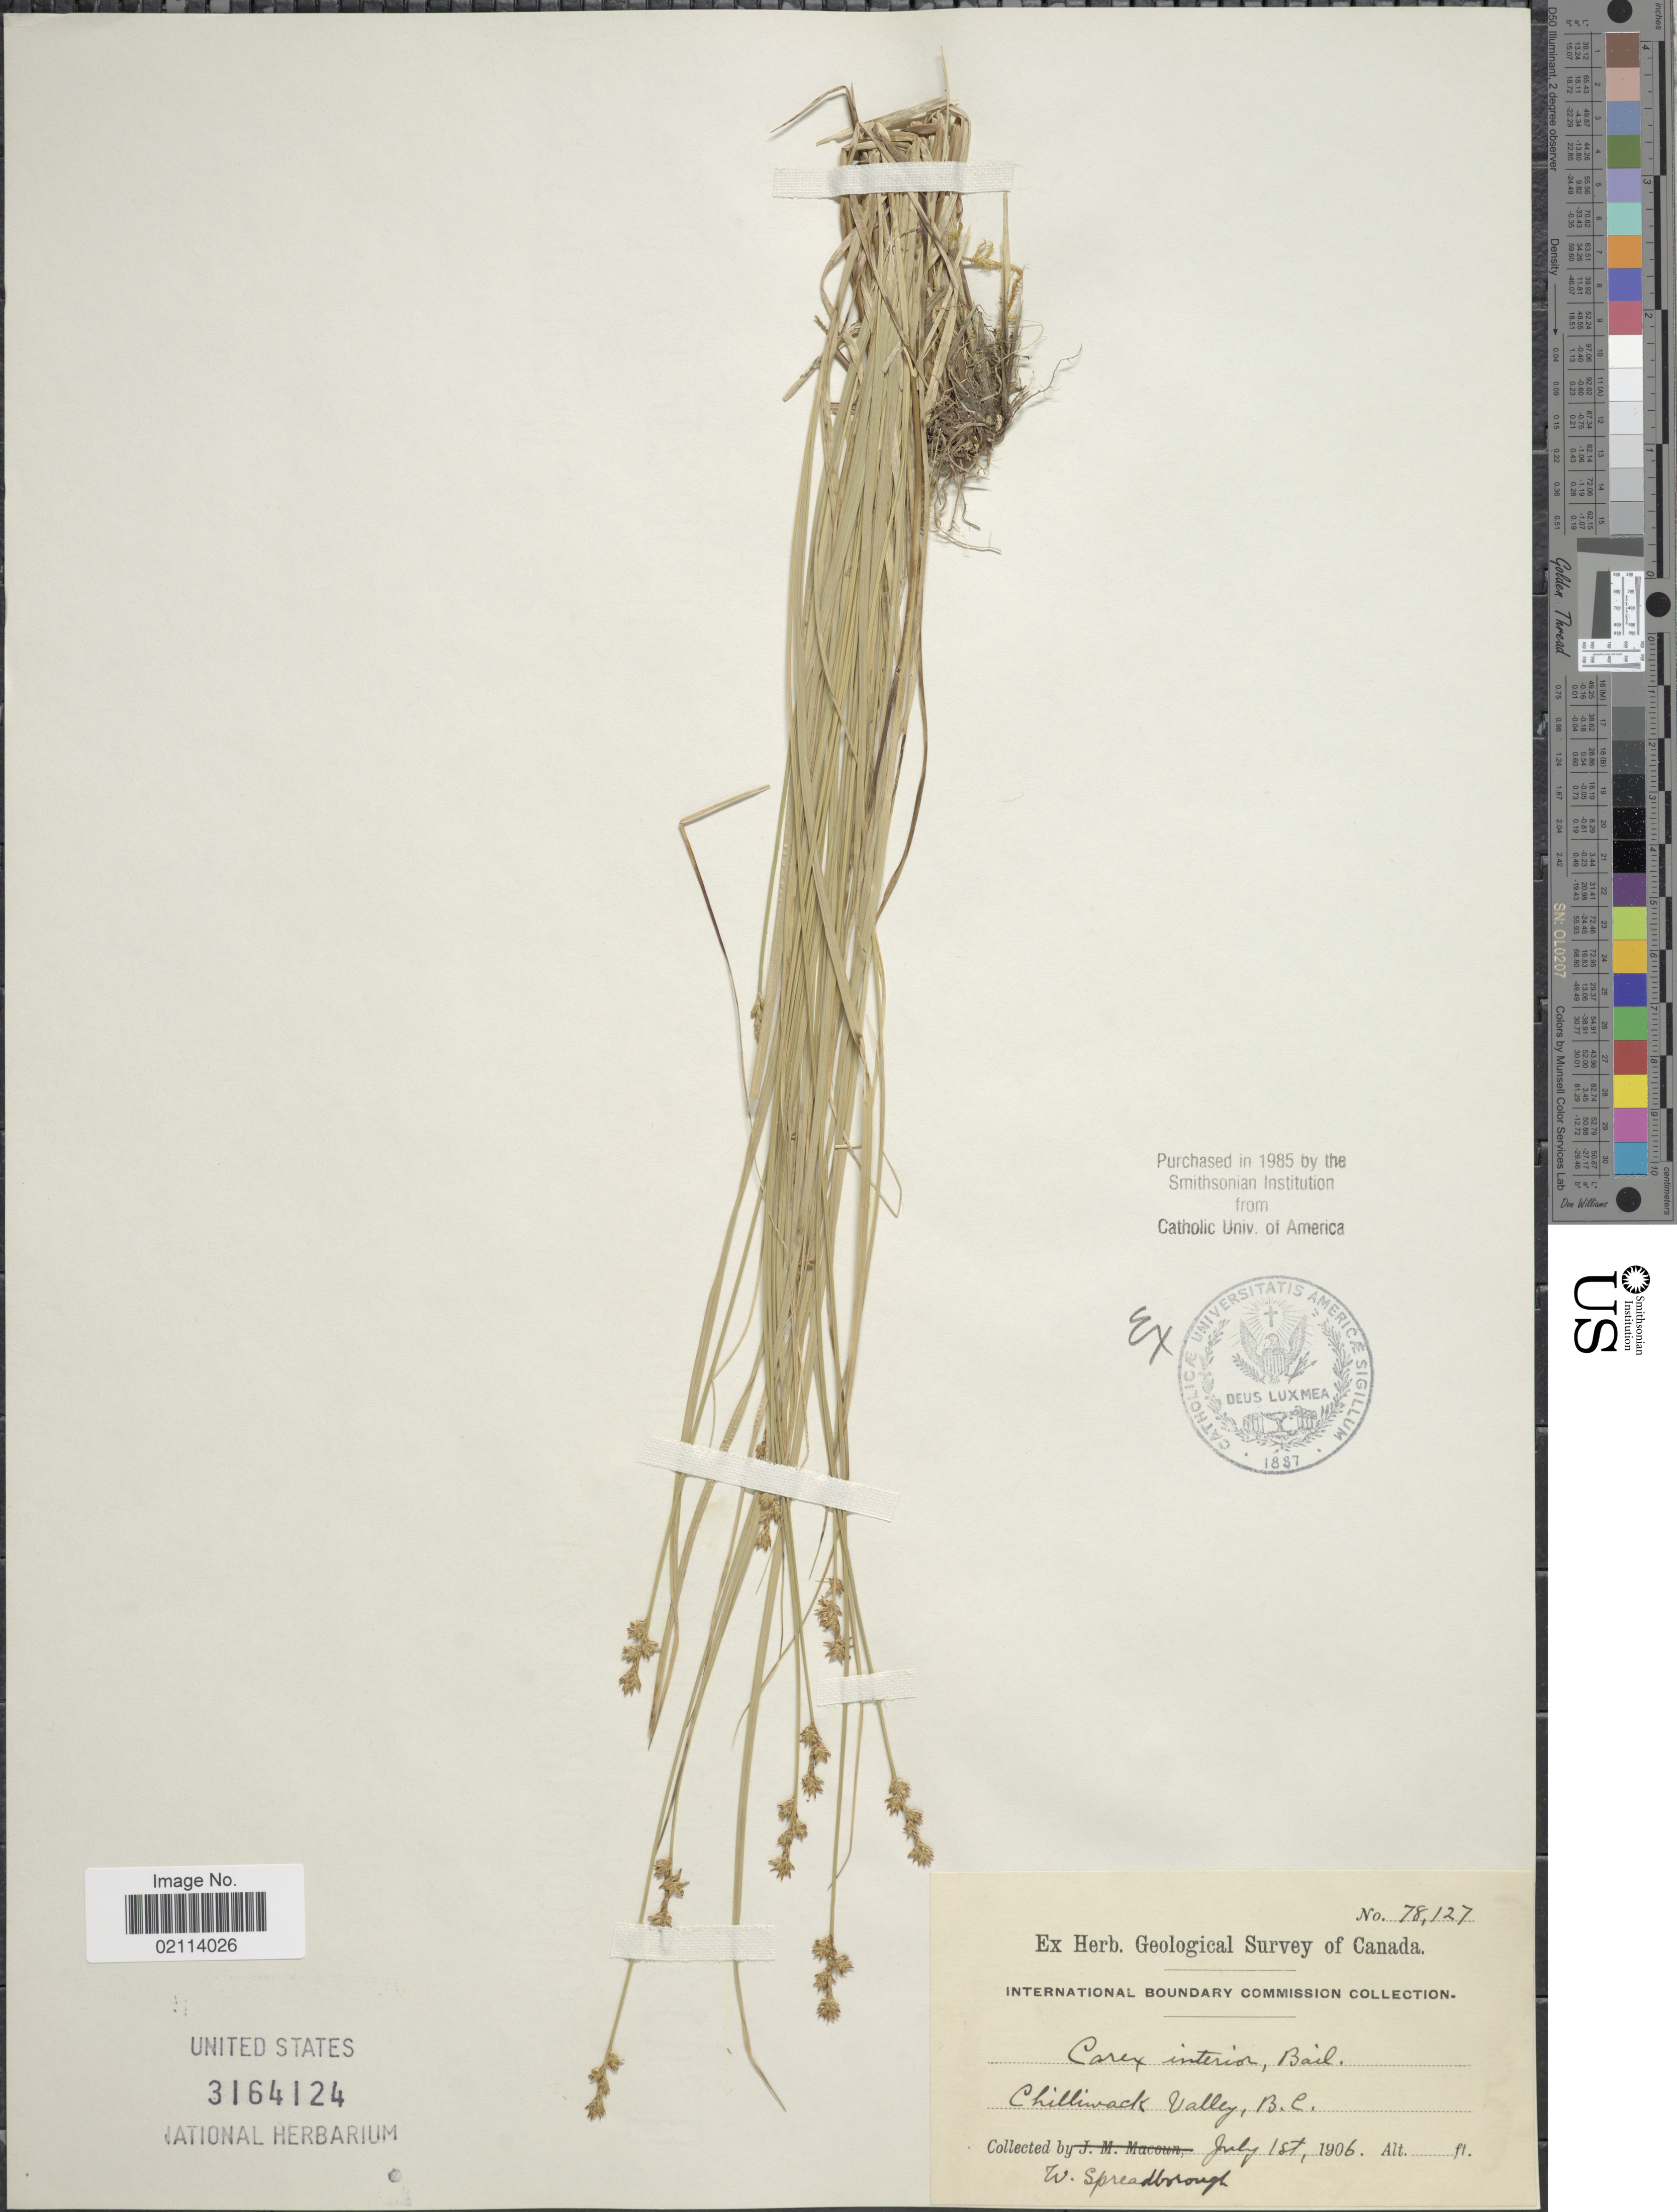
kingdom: Plantae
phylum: Tracheophyta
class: Liliopsida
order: Poales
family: Cyperaceae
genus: Carex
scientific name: Carex interior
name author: L.H. Bailey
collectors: W. Spreadborough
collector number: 78127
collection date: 1906-07-01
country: Canada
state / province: British Columbia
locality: Chilliwack Valley.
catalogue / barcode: US 3164124